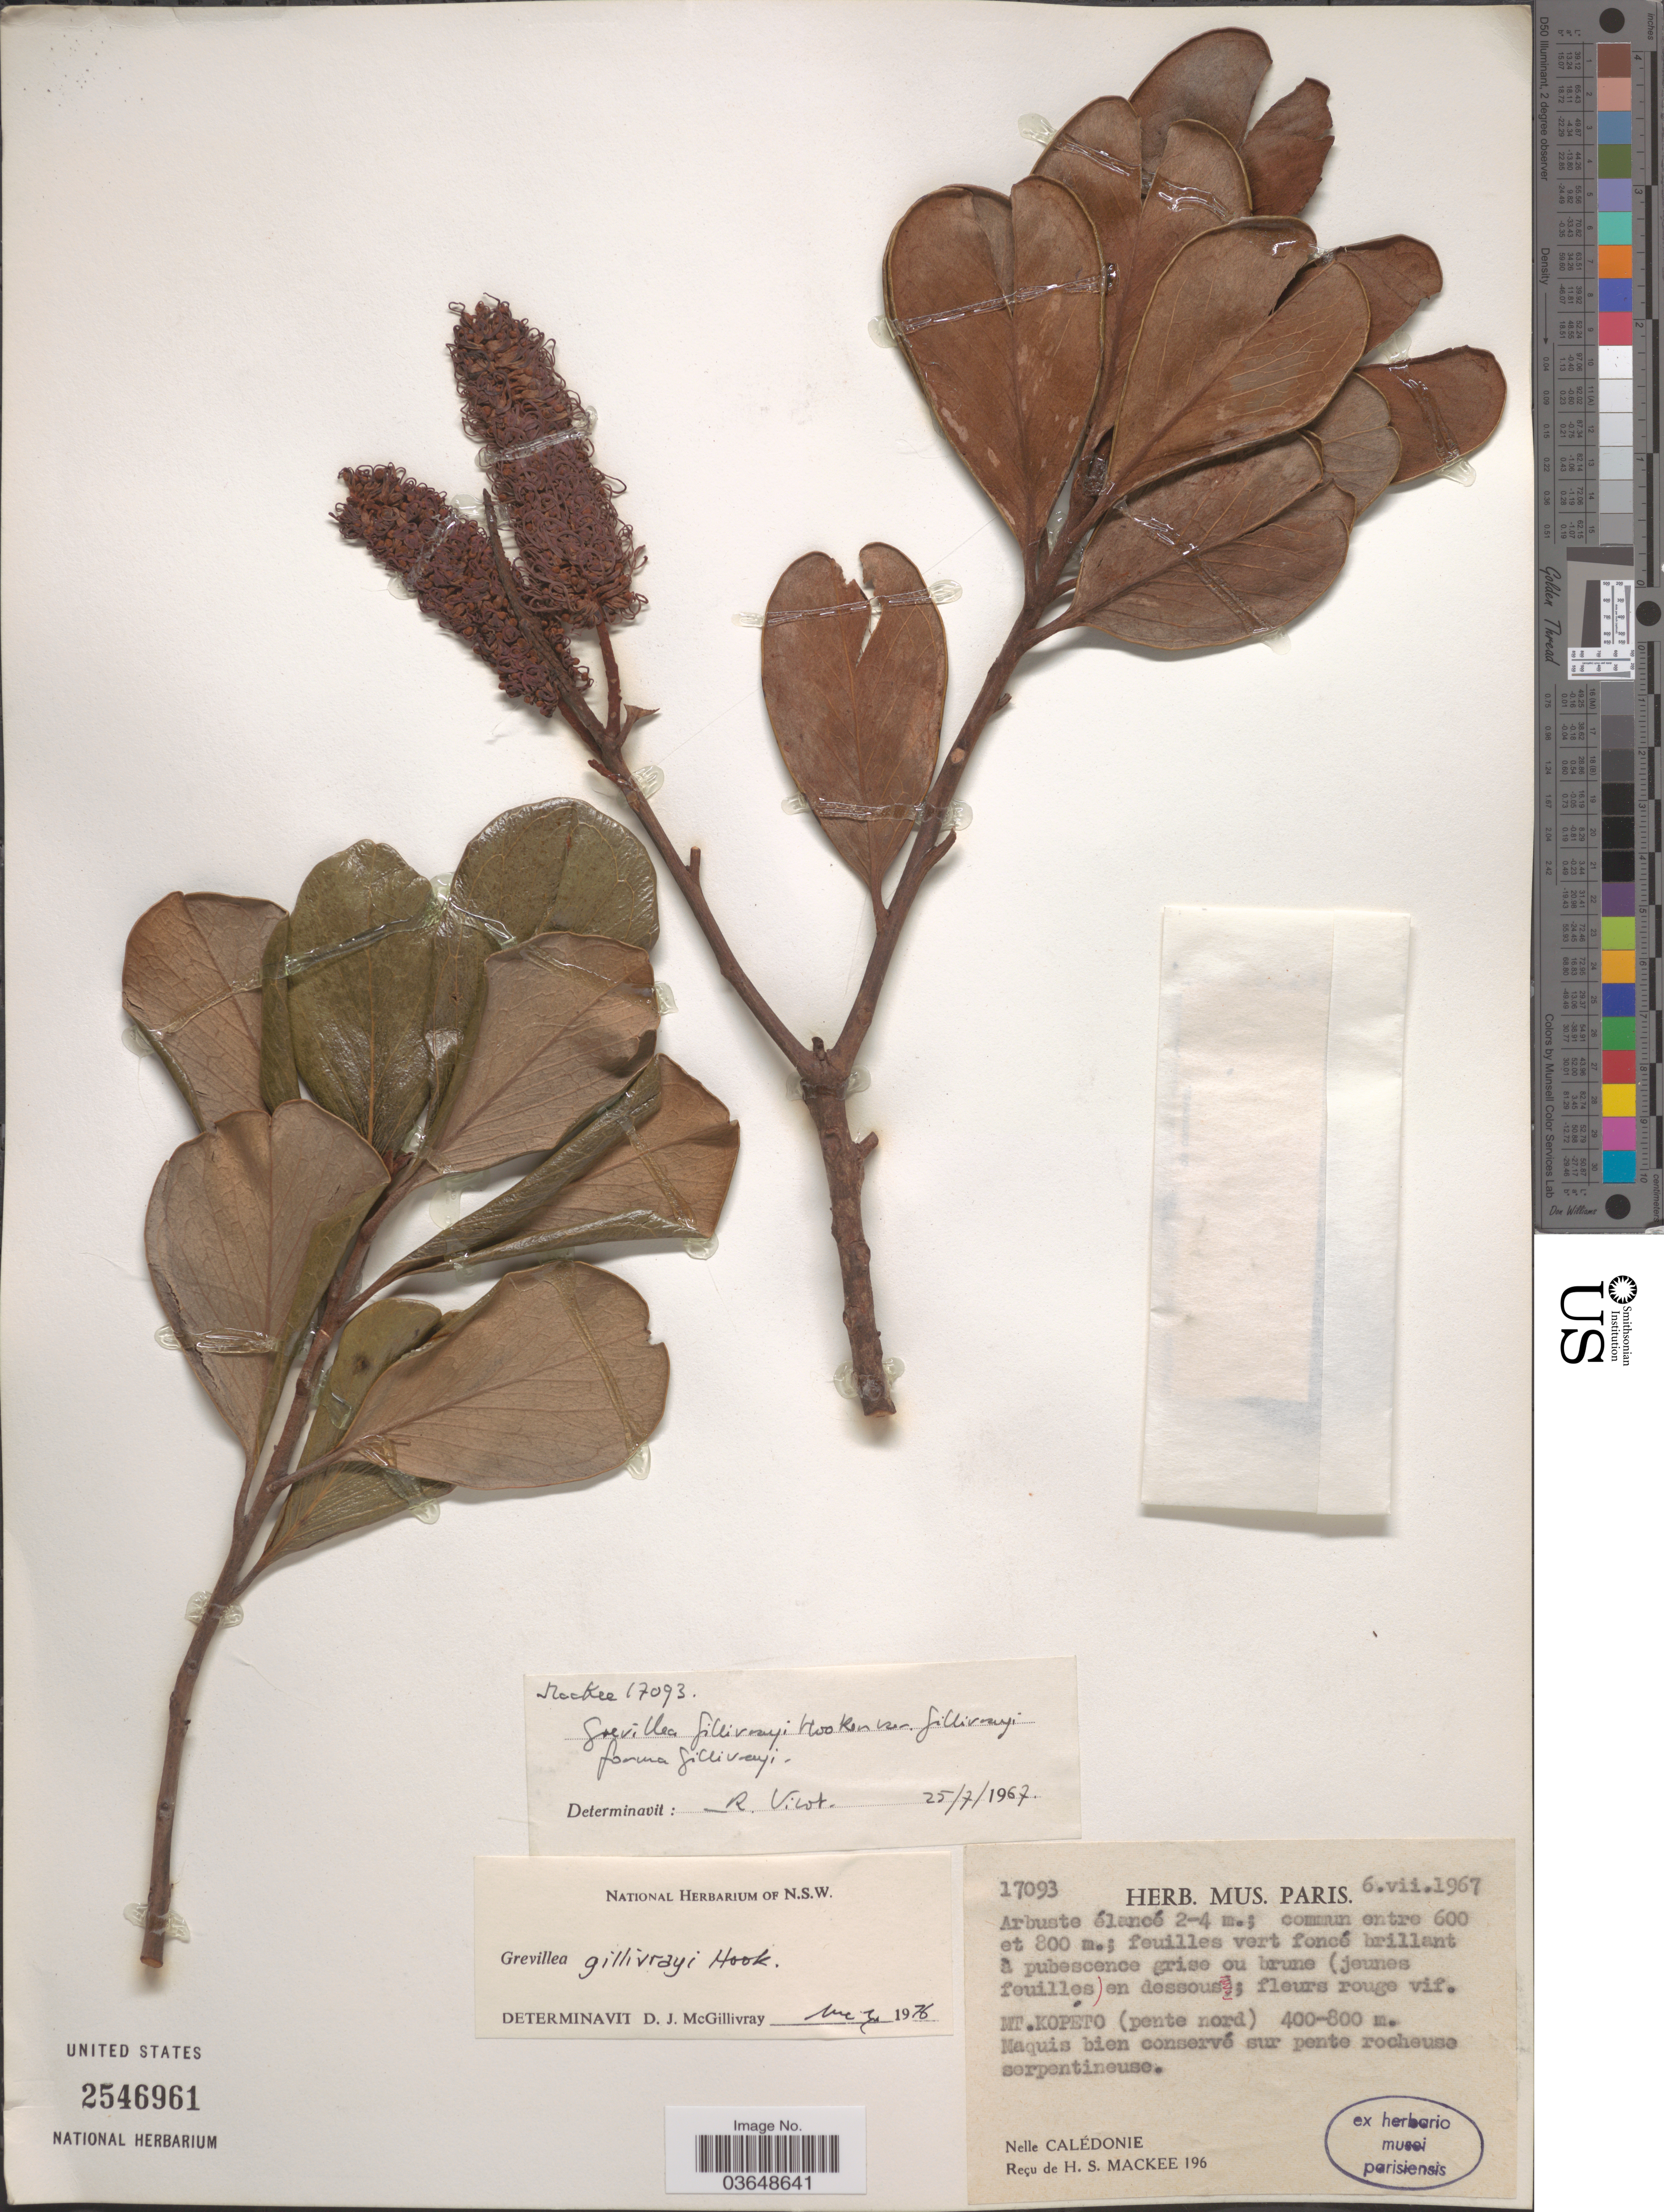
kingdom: Plantae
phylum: Tracheophyta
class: Magnoliopsida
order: Proteales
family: Proteaceae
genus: Grevillea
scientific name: Grevillea gillivrayi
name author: Hook.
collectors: H. Mackee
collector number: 17093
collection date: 1967-07-06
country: New Caledonia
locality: Mt. Kopéto (pente nord). Nelle Calédonie.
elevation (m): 400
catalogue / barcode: US 2546961